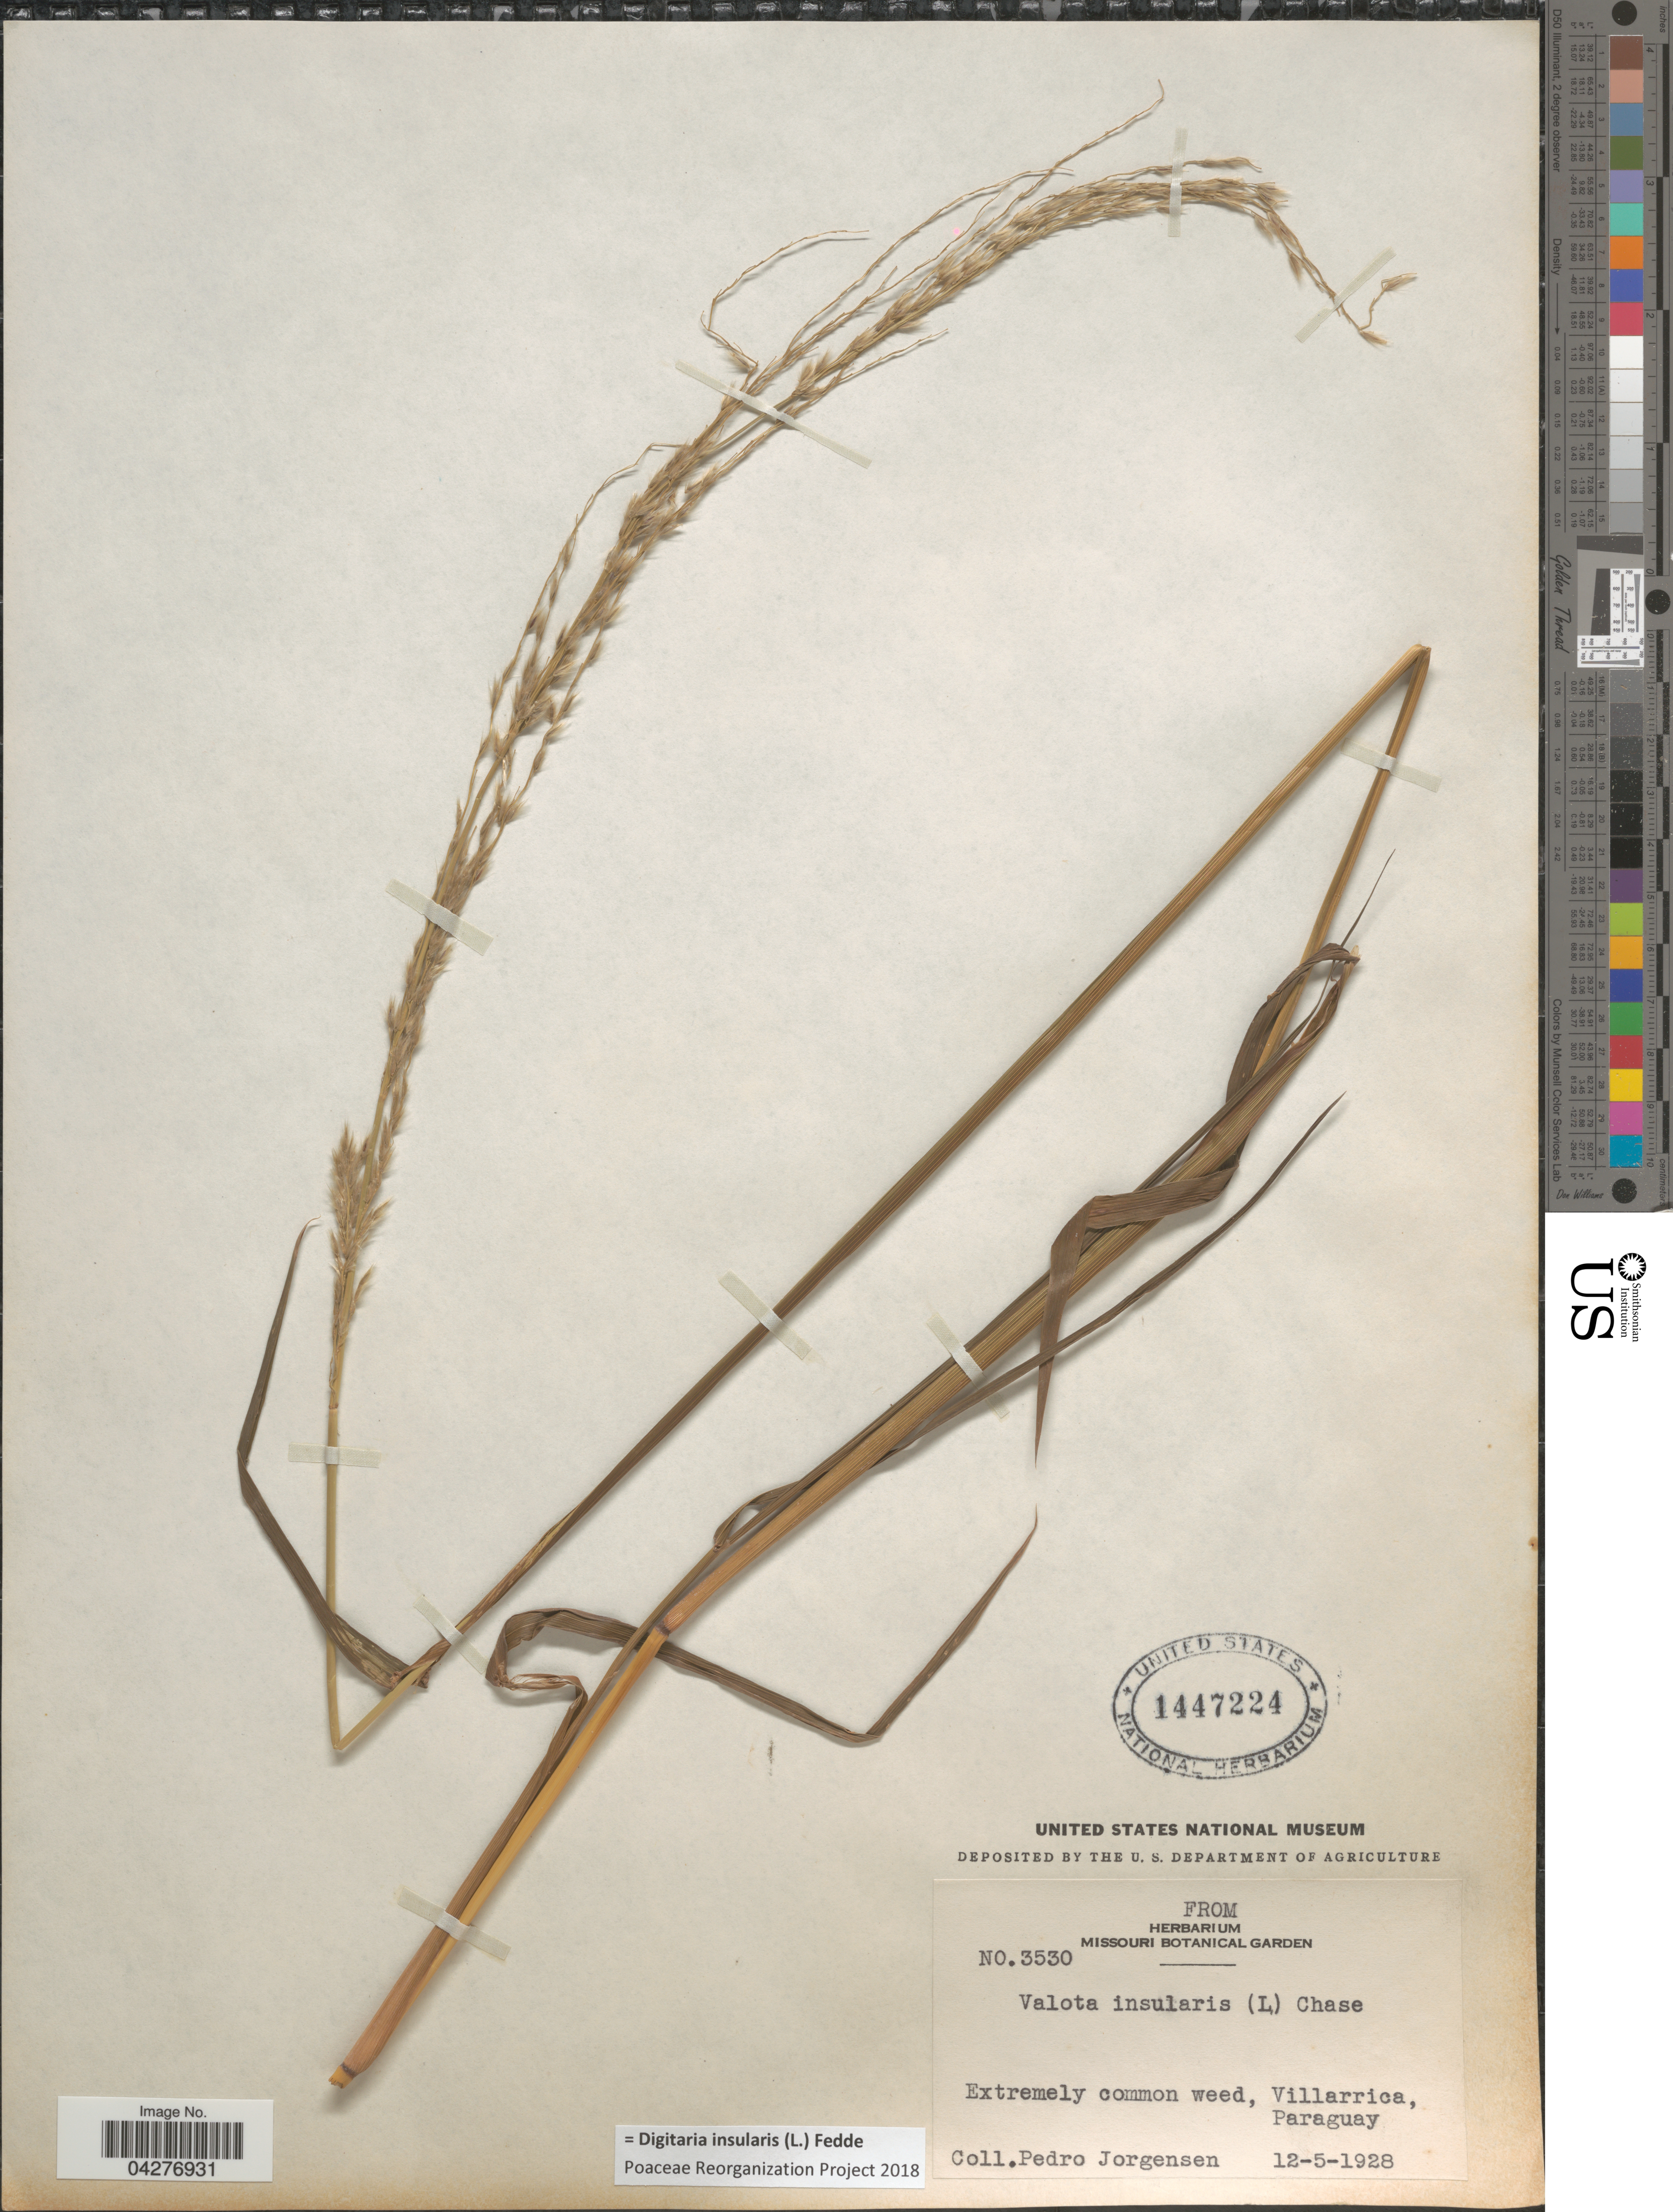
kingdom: Plantae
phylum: Tracheophyta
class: Liliopsida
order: Poales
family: Poaceae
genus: Digitaria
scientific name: Digitaria insularis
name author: (L.) Fedde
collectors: P. Jörgensen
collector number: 3530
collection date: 1928-05-12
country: Paraguay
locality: Villarrica.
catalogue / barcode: US 1447224